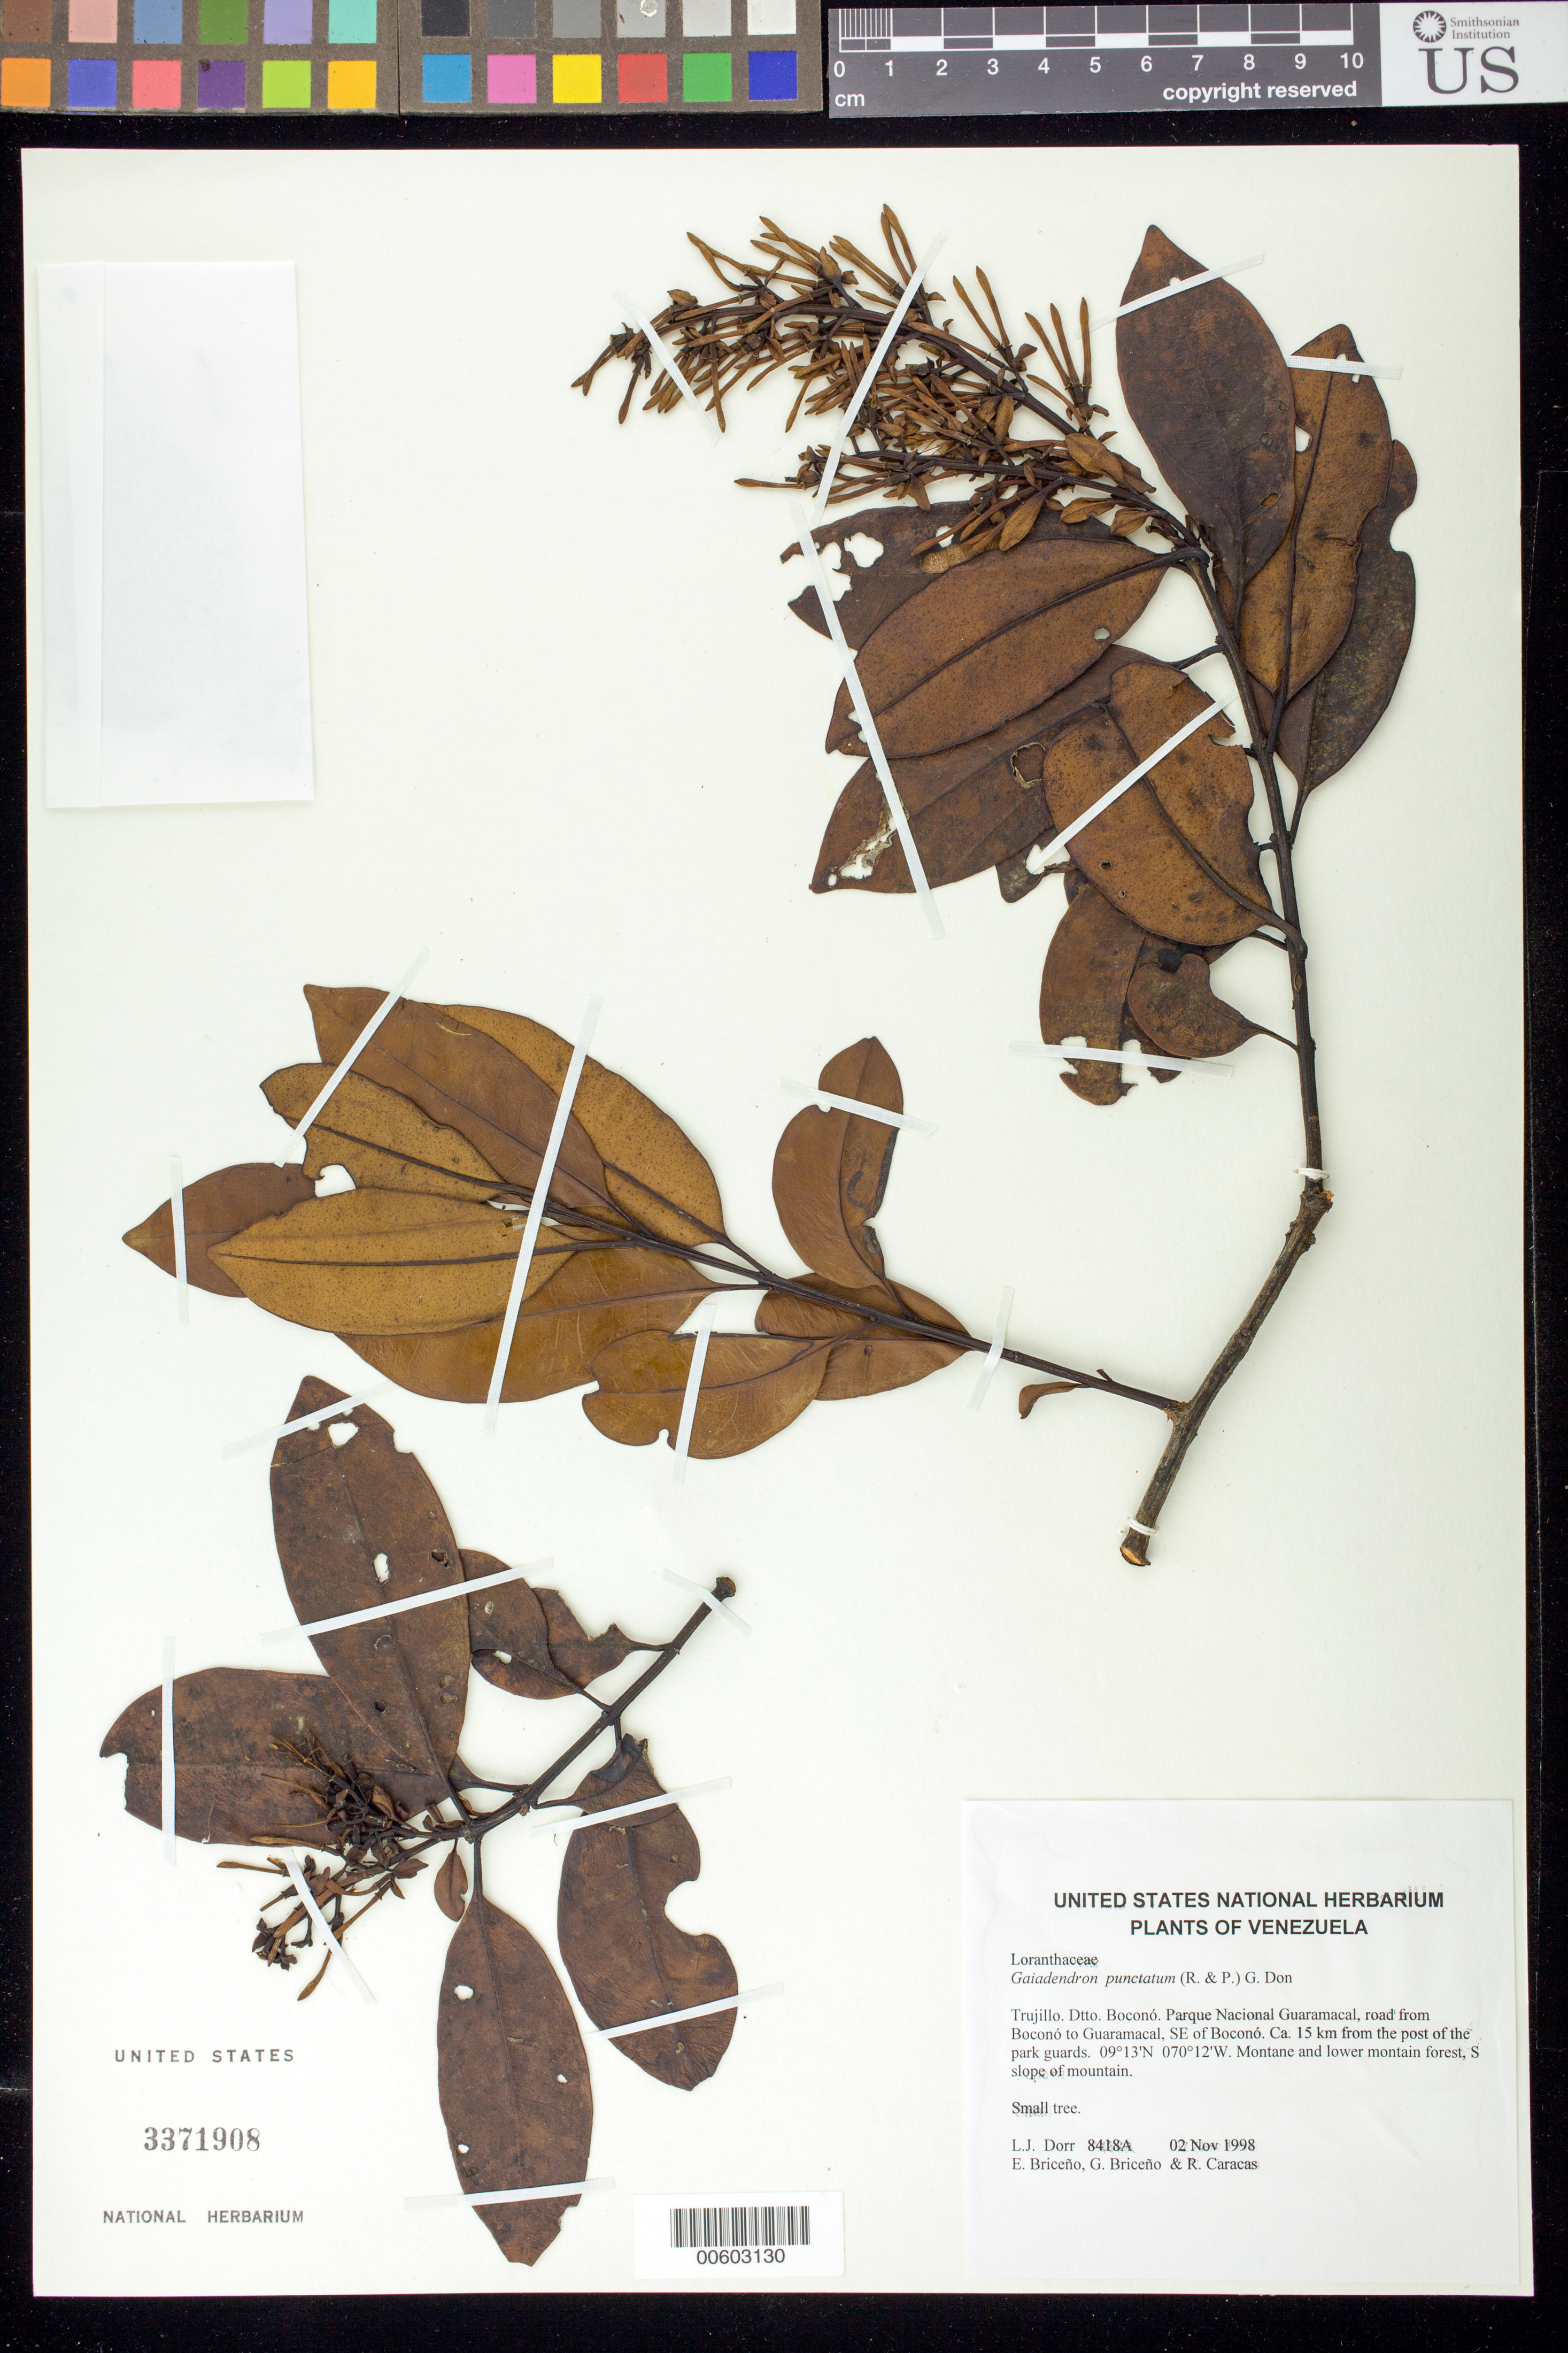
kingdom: Plantae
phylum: Tracheophyta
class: Magnoliopsida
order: Santalales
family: Loranthaceae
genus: Gaiadendron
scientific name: Gaiadendron punctatum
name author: (Ruiz & Pav.) G. Don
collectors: L. J. Dorr, E. Briceño, G. Briceño & R. Caracas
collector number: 8418A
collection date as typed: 02 Nov 1998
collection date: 1998-11-02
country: Venezuela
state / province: Trujillo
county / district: Boconó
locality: Parque Nacional Guaramacal, road from Boconó to Guaramacal, SE of Boconó, ca. 15 km from the post of the park guards.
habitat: Montane and lower montain forest, S slope of mountain.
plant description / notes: CTES, F, K, MO, PORT, US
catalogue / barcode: US 3371908